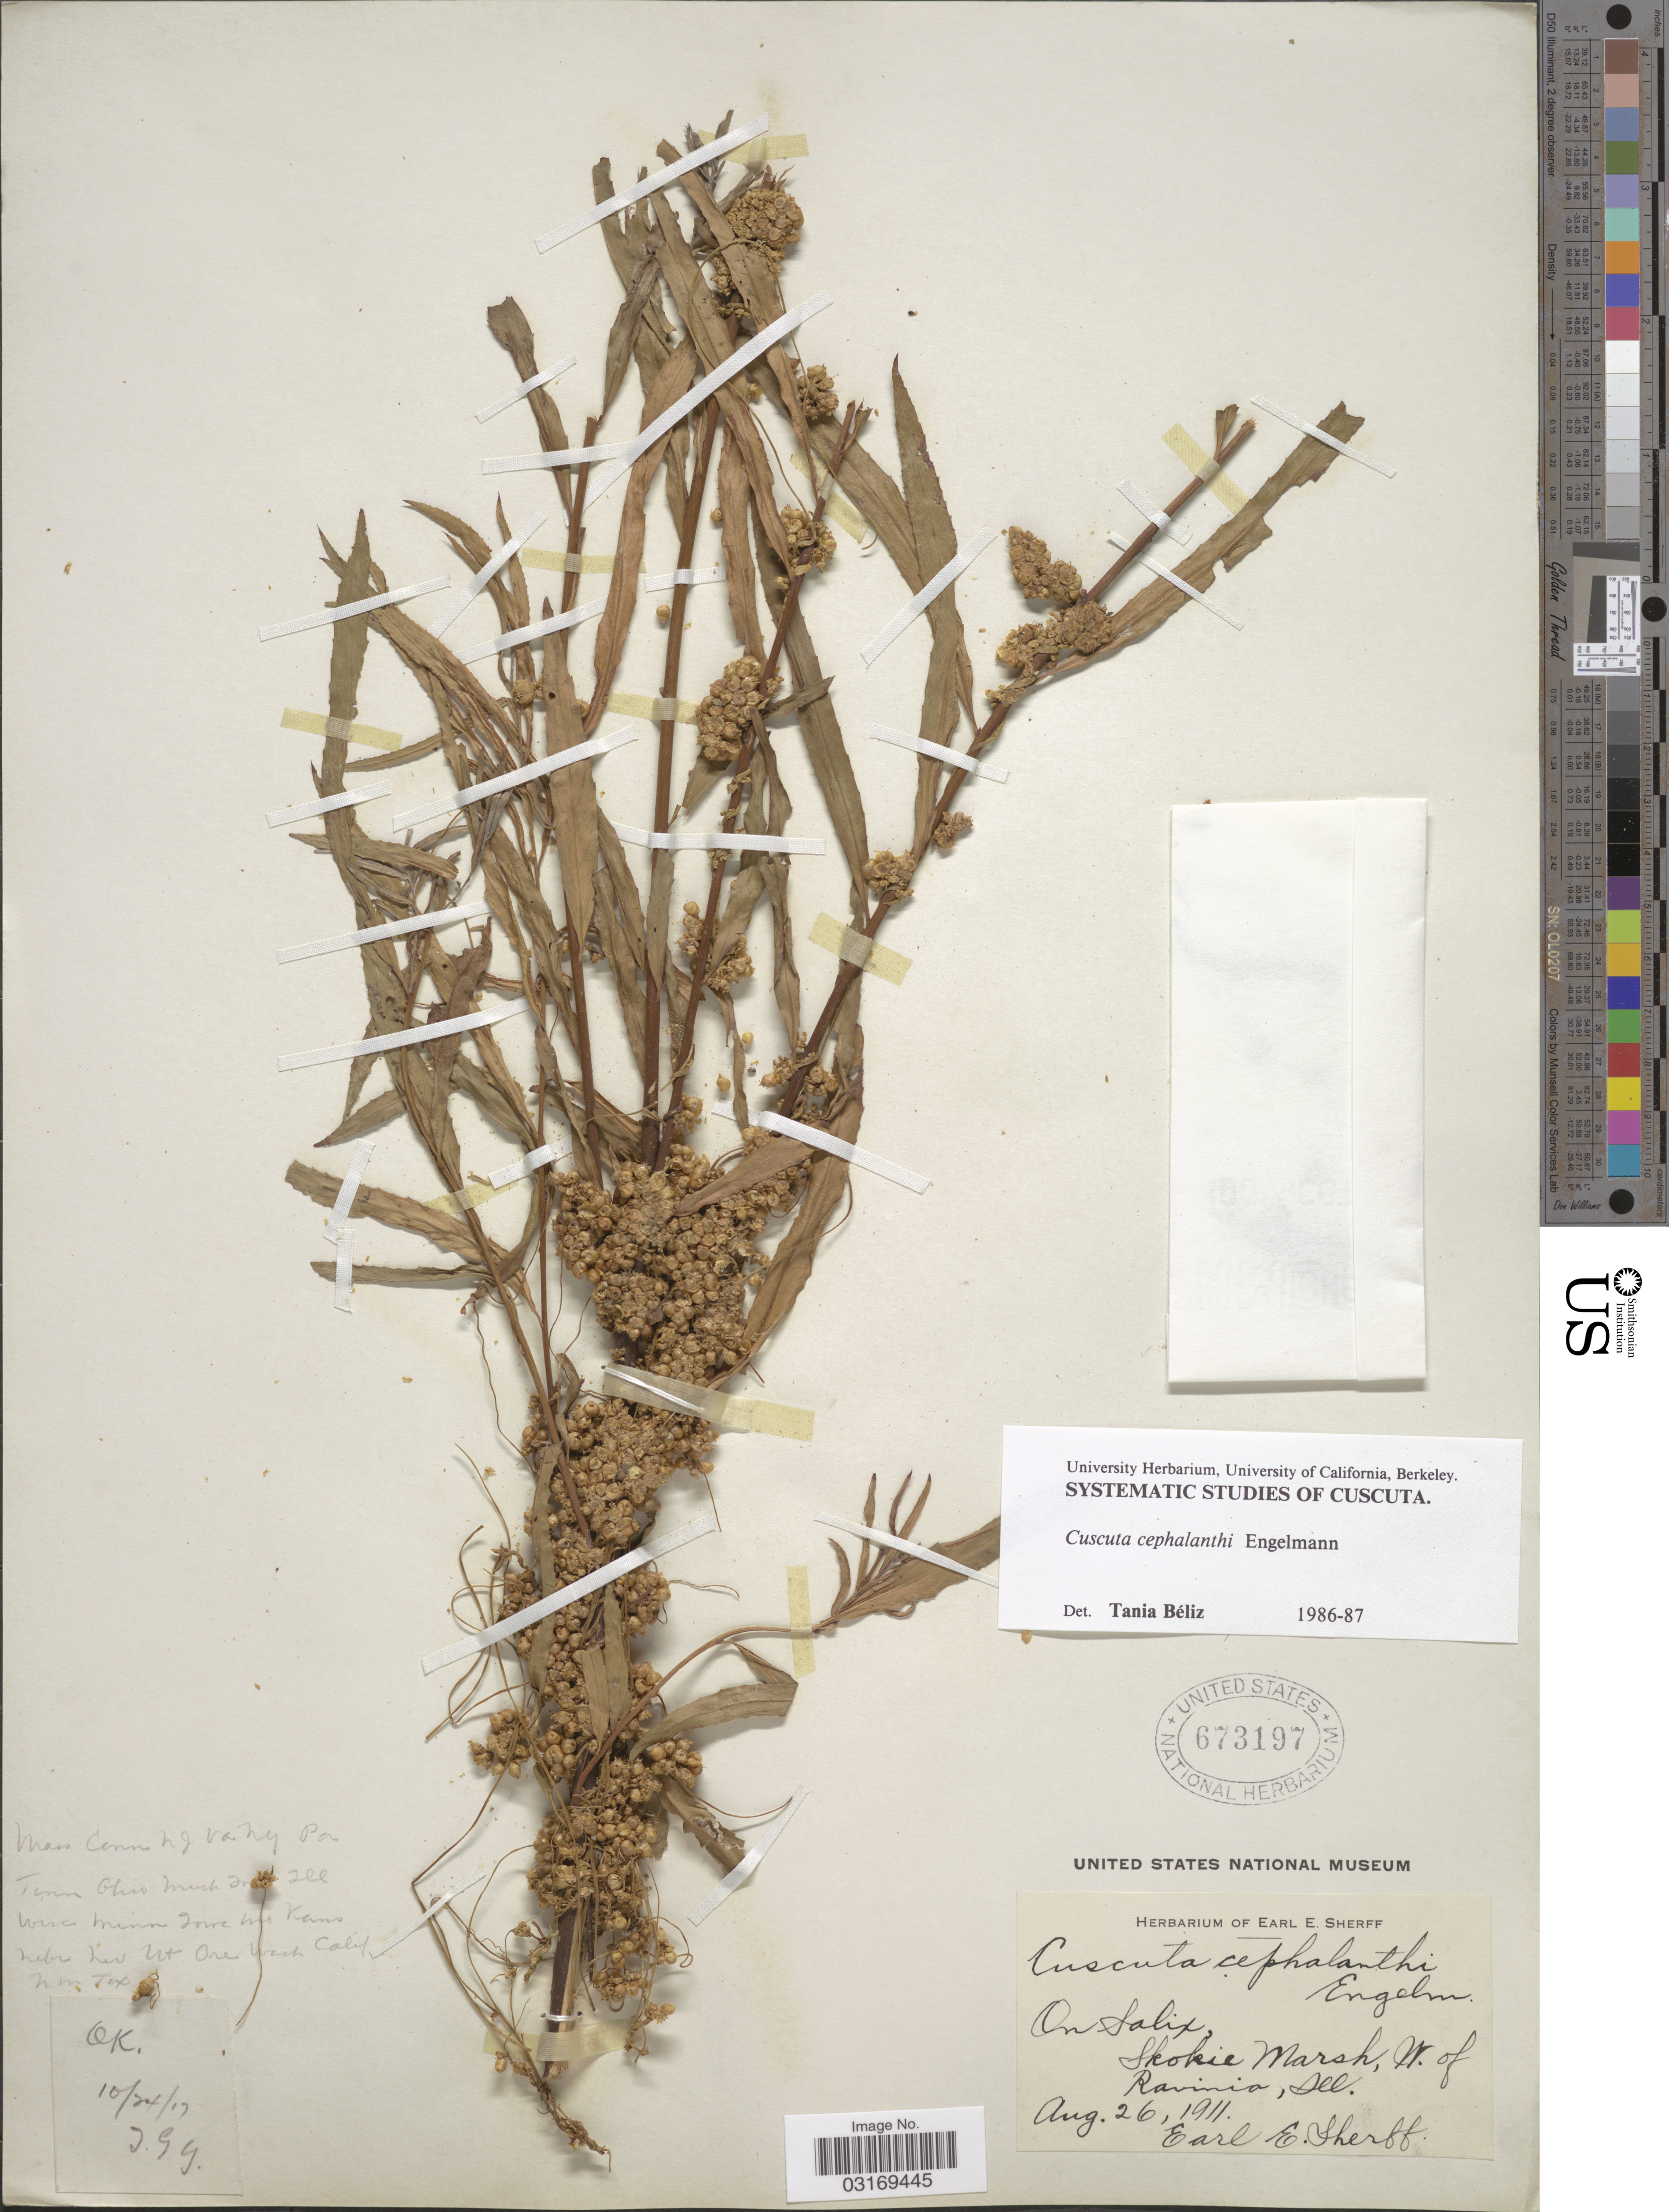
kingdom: Plantae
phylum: Tracheophyta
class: Magnoliopsida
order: Solanales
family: Convolvulaceae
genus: Cuscuta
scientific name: Cuscuta cephalanthi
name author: Engelm.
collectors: E. E. Sherff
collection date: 1911-08-26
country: United States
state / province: Illinois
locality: On Salix, Skokie Marsh, W of Ravinia.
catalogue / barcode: US 673197